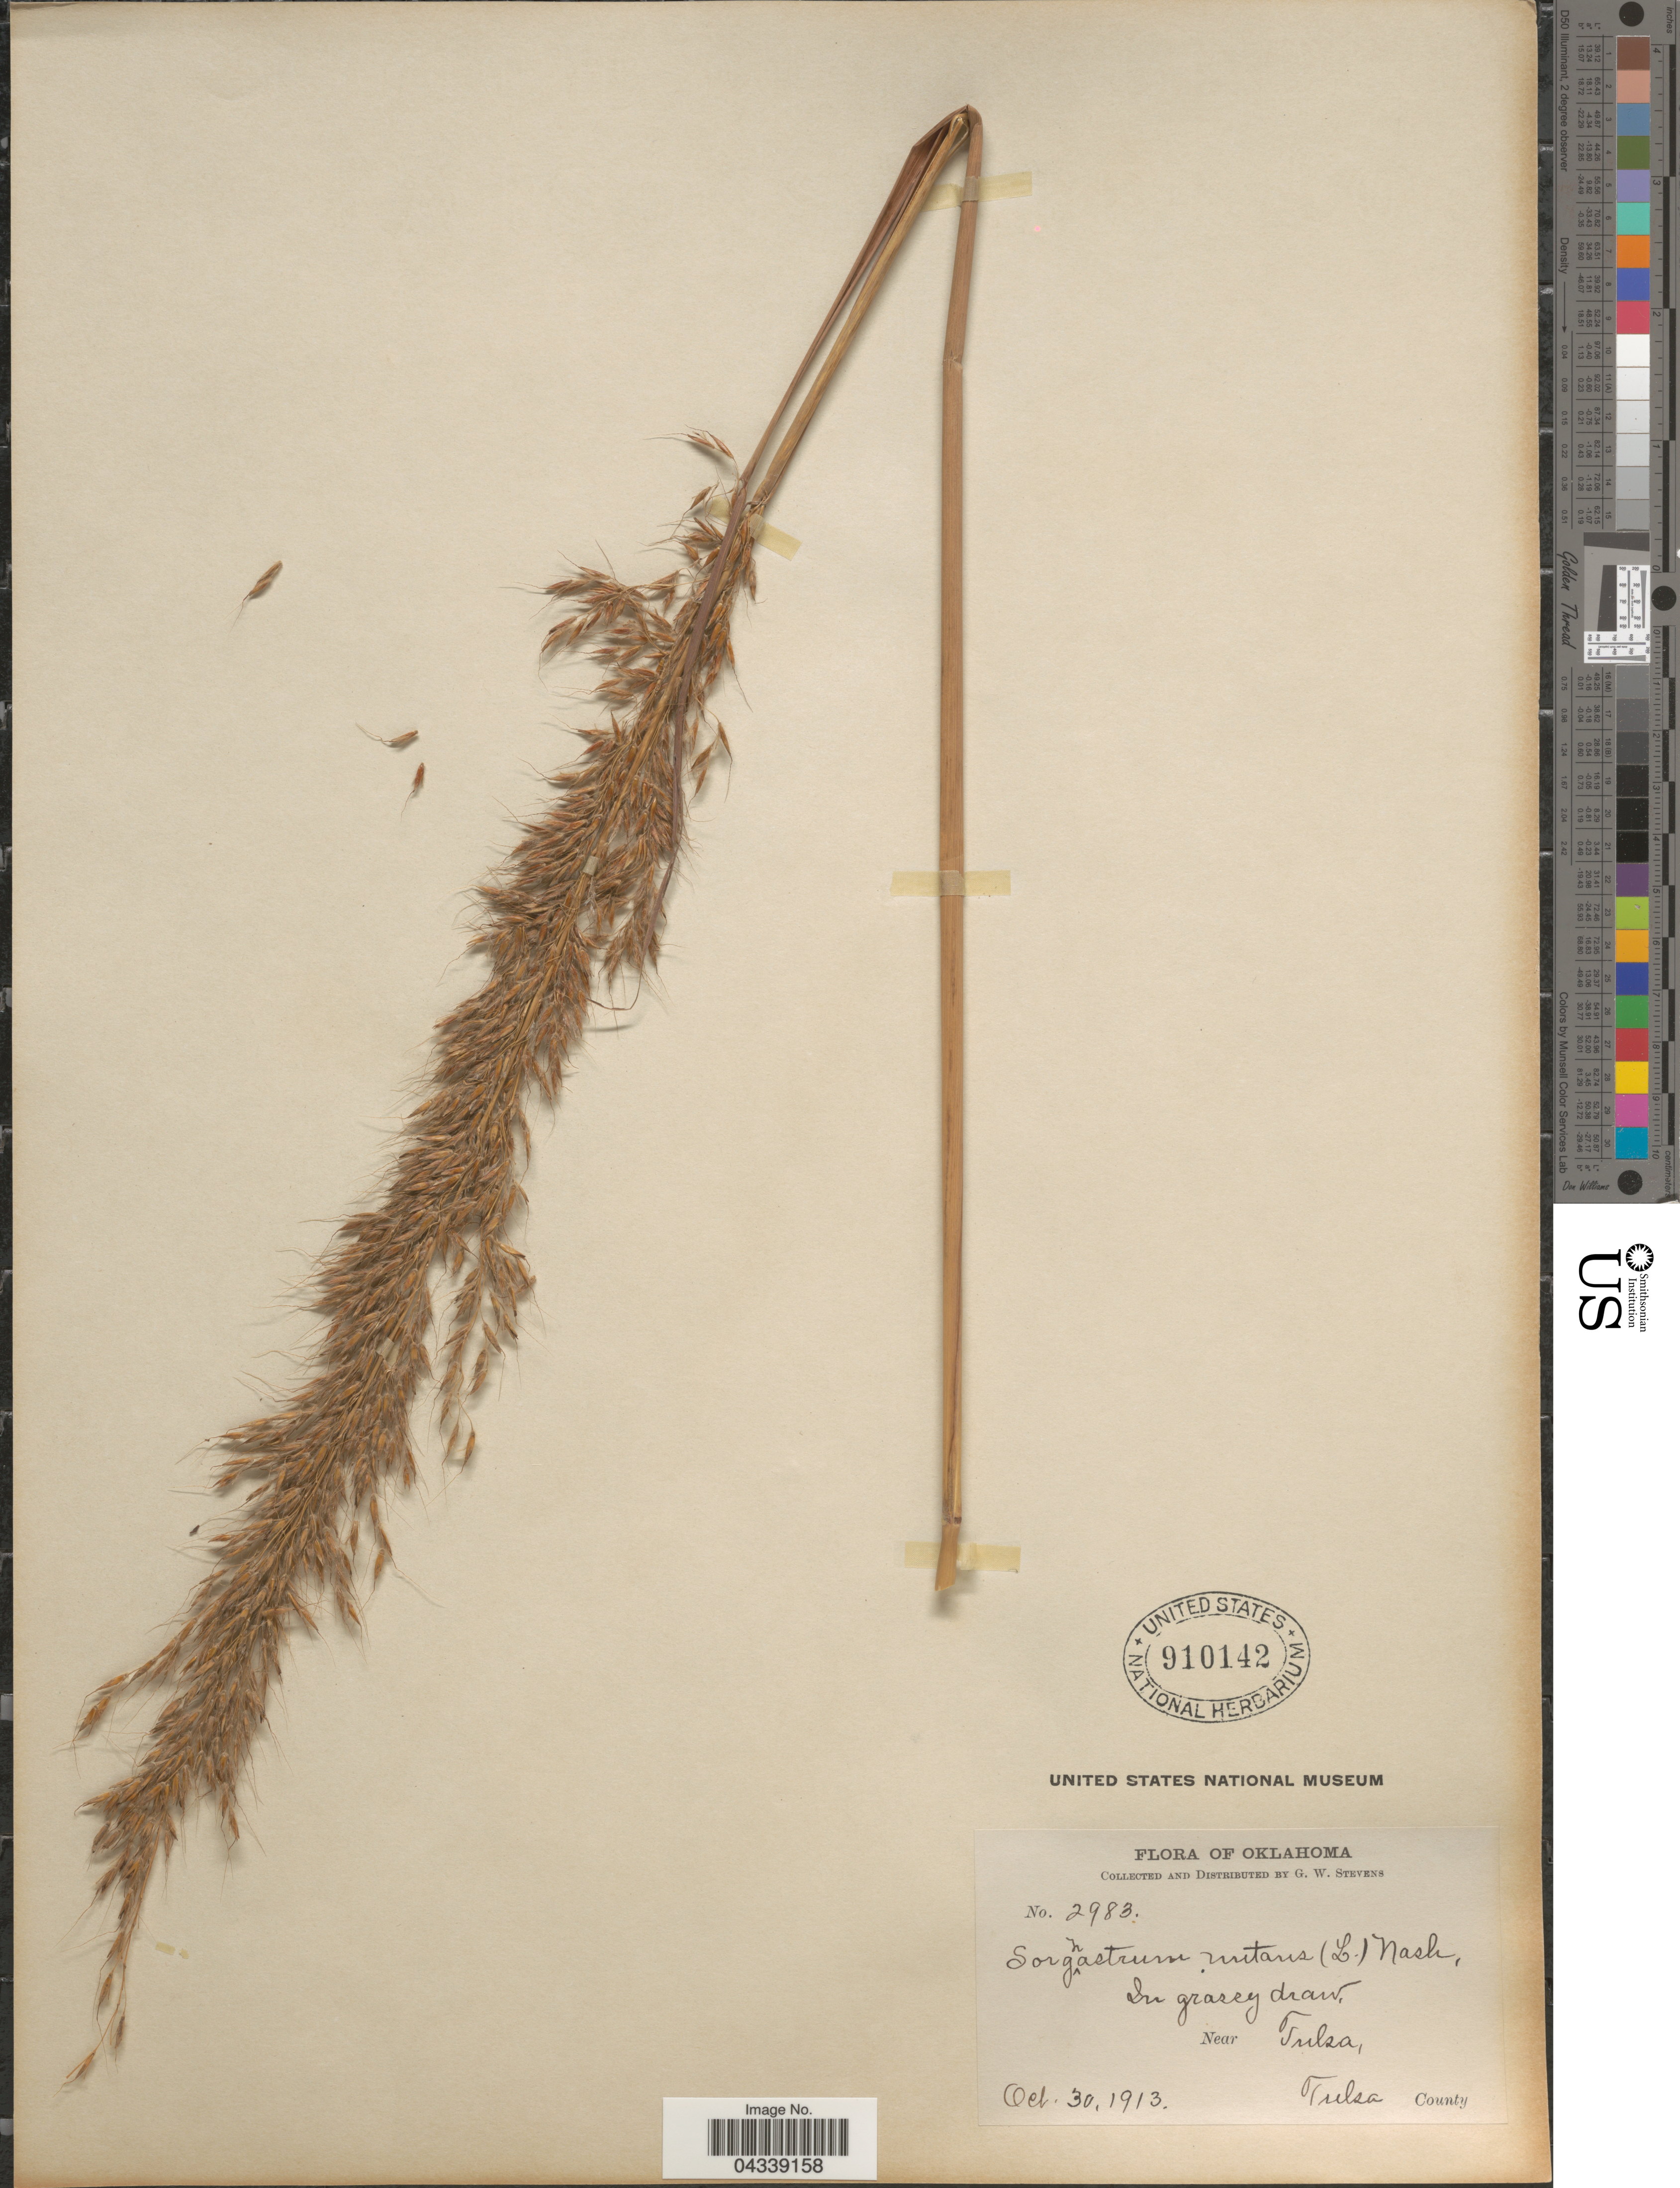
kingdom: Plantae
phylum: Tracheophyta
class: Liliopsida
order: Poales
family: Poaceae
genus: Sorghastrum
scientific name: Sorghastrum nutans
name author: (L.) Nash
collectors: G. W. Stevens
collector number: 2983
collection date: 1913-10-30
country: United States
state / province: Oklahoma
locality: In grassy draw, Near Tulsa, Tulsa County.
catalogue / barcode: US 910142